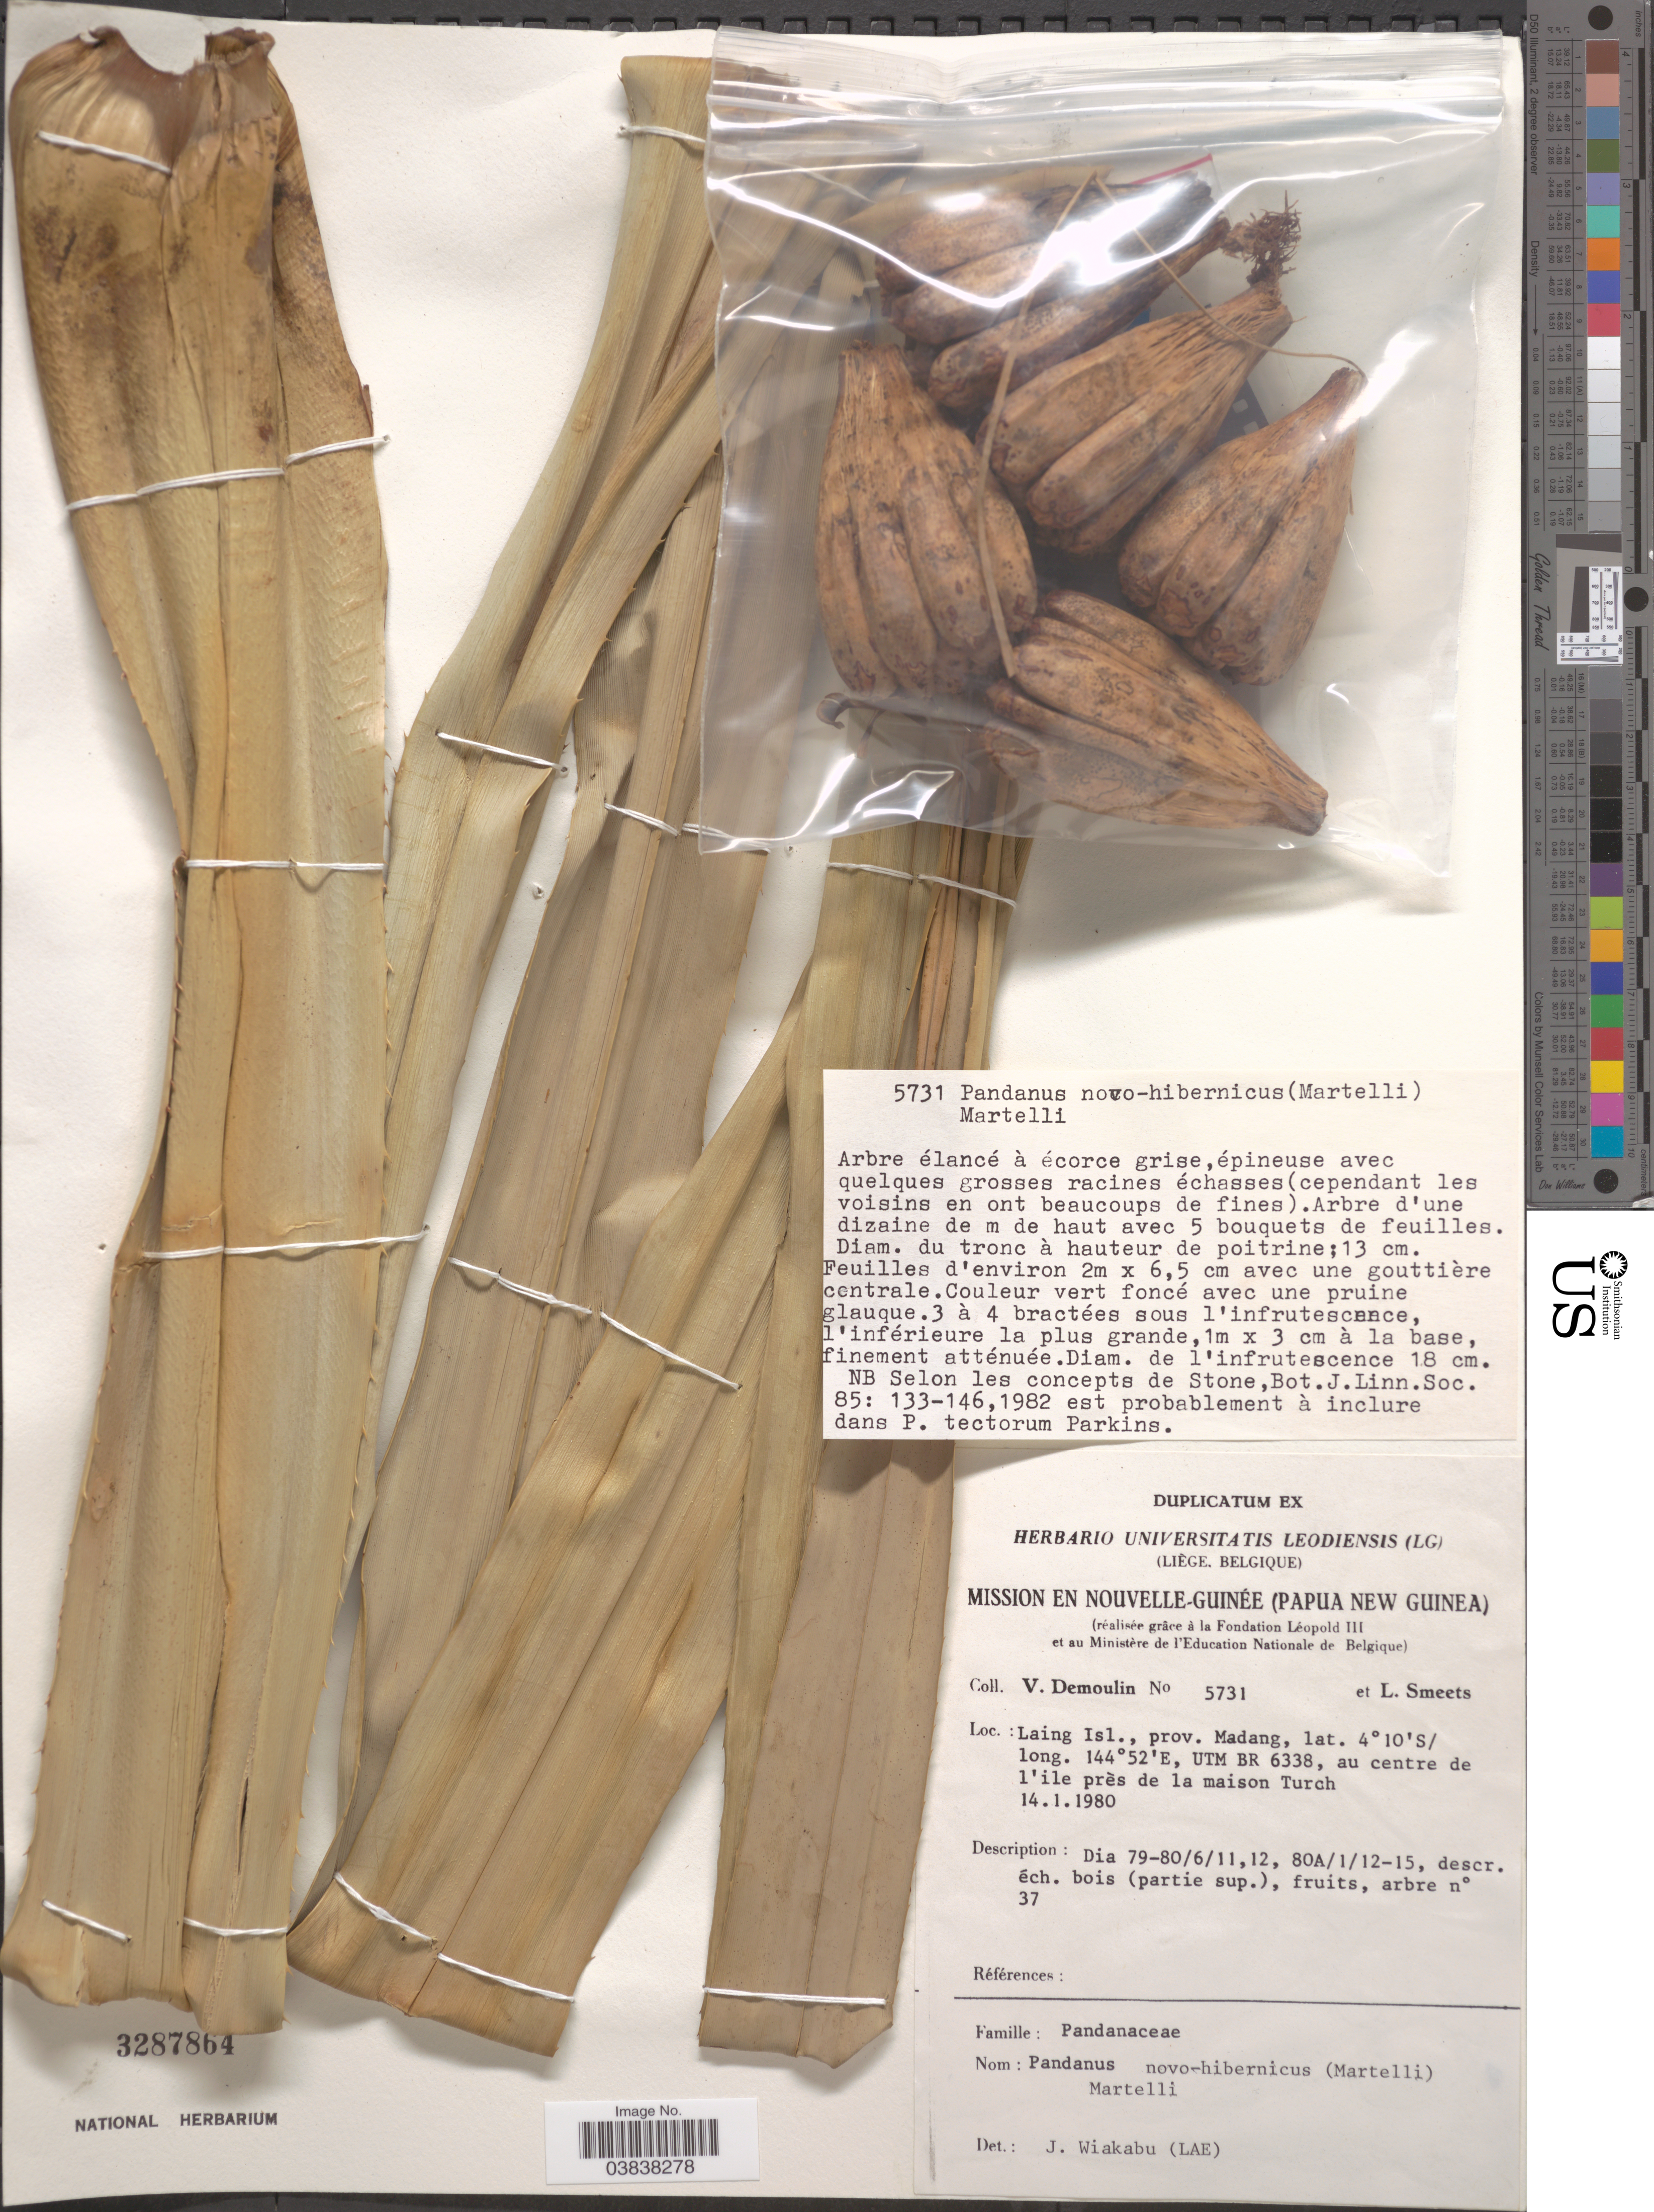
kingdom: Plantae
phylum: Tracheophyta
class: Liliopsida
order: Pandanales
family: Pandanaceae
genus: Pandanus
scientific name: Pandanus novohibernicus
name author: (Martelli) Martelli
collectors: V. Demoulin & L. Smeets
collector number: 5731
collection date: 1980-01-14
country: Papua New Guinea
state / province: Madang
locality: Nouvelle-Guinée (Papua New Guinea). Laing Isl., UTM BR 6338, au centre de l'ile près de la maison Turch.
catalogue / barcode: US 3287864